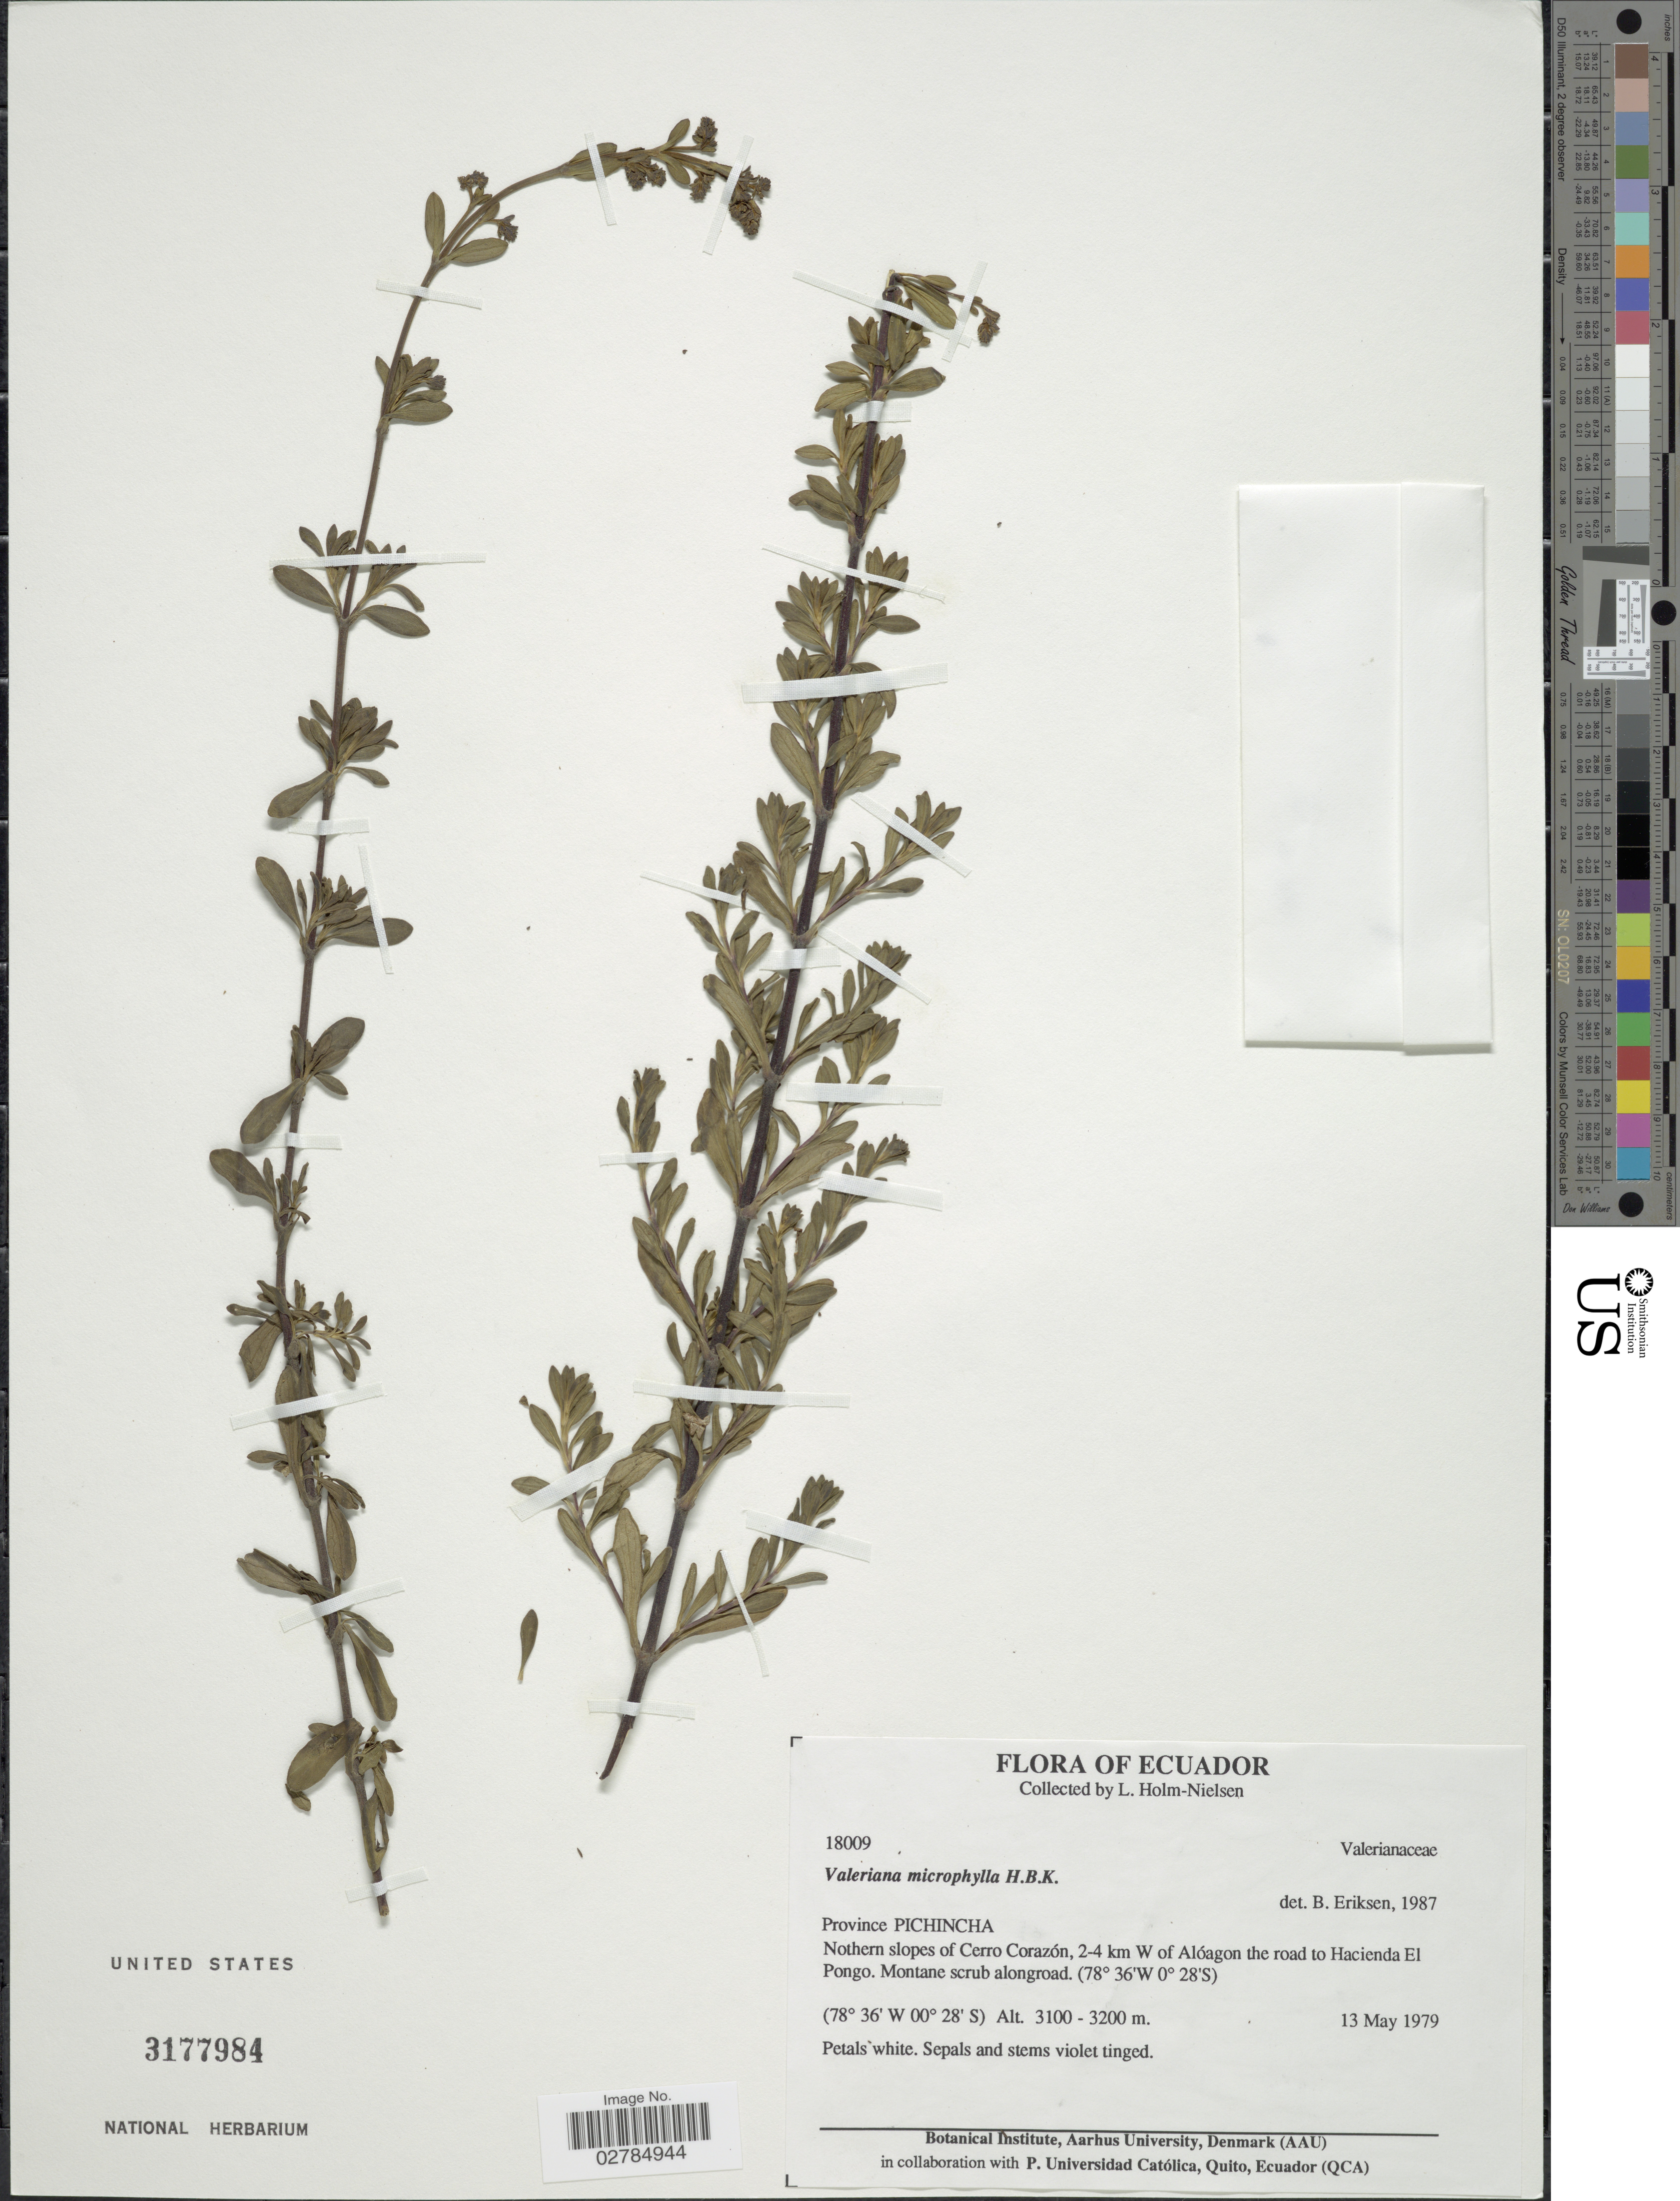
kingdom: Plantae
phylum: Tracheophyta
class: Magnoliopsida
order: Dipsacales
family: Caprifoliaceae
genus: Valeriana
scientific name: Valeriana microphylla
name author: Kunth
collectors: L. Holm-Nielsen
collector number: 18009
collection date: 1979-05-13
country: Ecuador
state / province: Pichincha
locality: Northern slopes of Cerro Corazón, 2-4 km W of Alóagon the road to Hacienda El Pongo.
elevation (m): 3100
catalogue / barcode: US 3177984